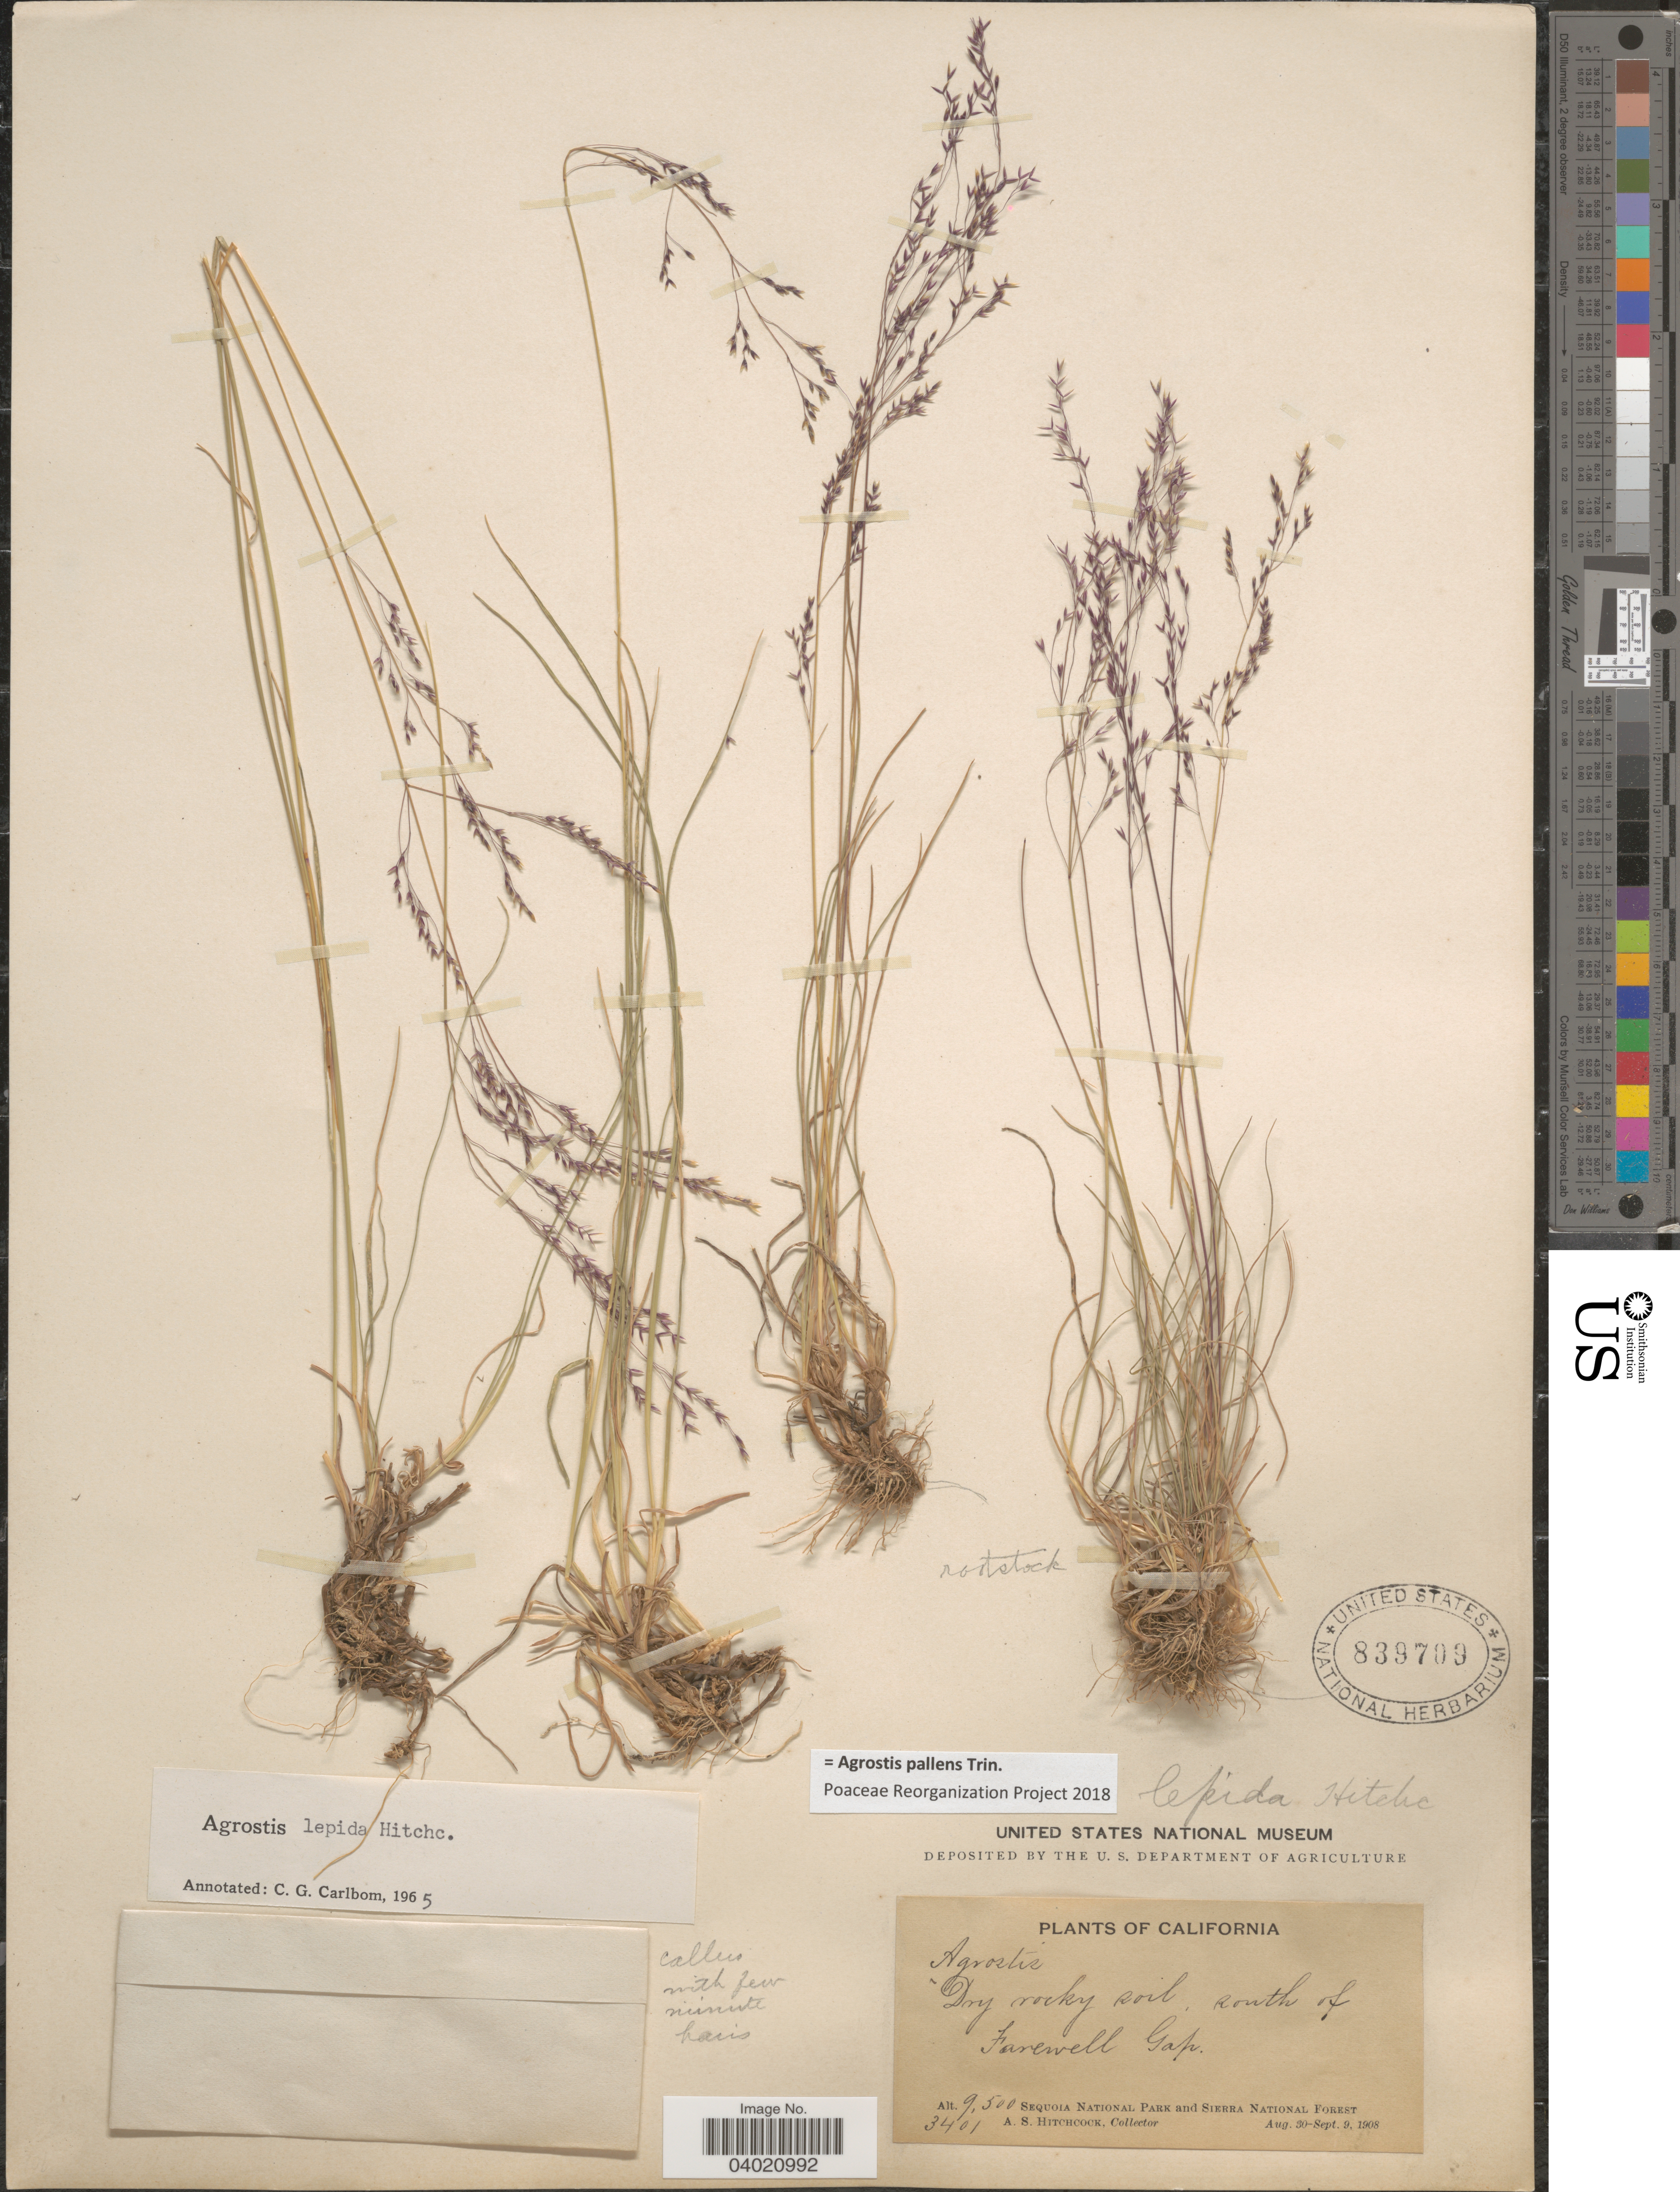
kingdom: Plantae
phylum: Tracheophyta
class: Liliopsida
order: Poales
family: Poaceae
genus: Agrostis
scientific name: Agrostis pallens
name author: Trin.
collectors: A. S. Hitchcock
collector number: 3401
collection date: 1908-08-30/1908-09-09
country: United States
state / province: California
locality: Dry rocky soil, south of Farewell Gap. Sequoia National Park and Sierra National Forest.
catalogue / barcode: US 839709